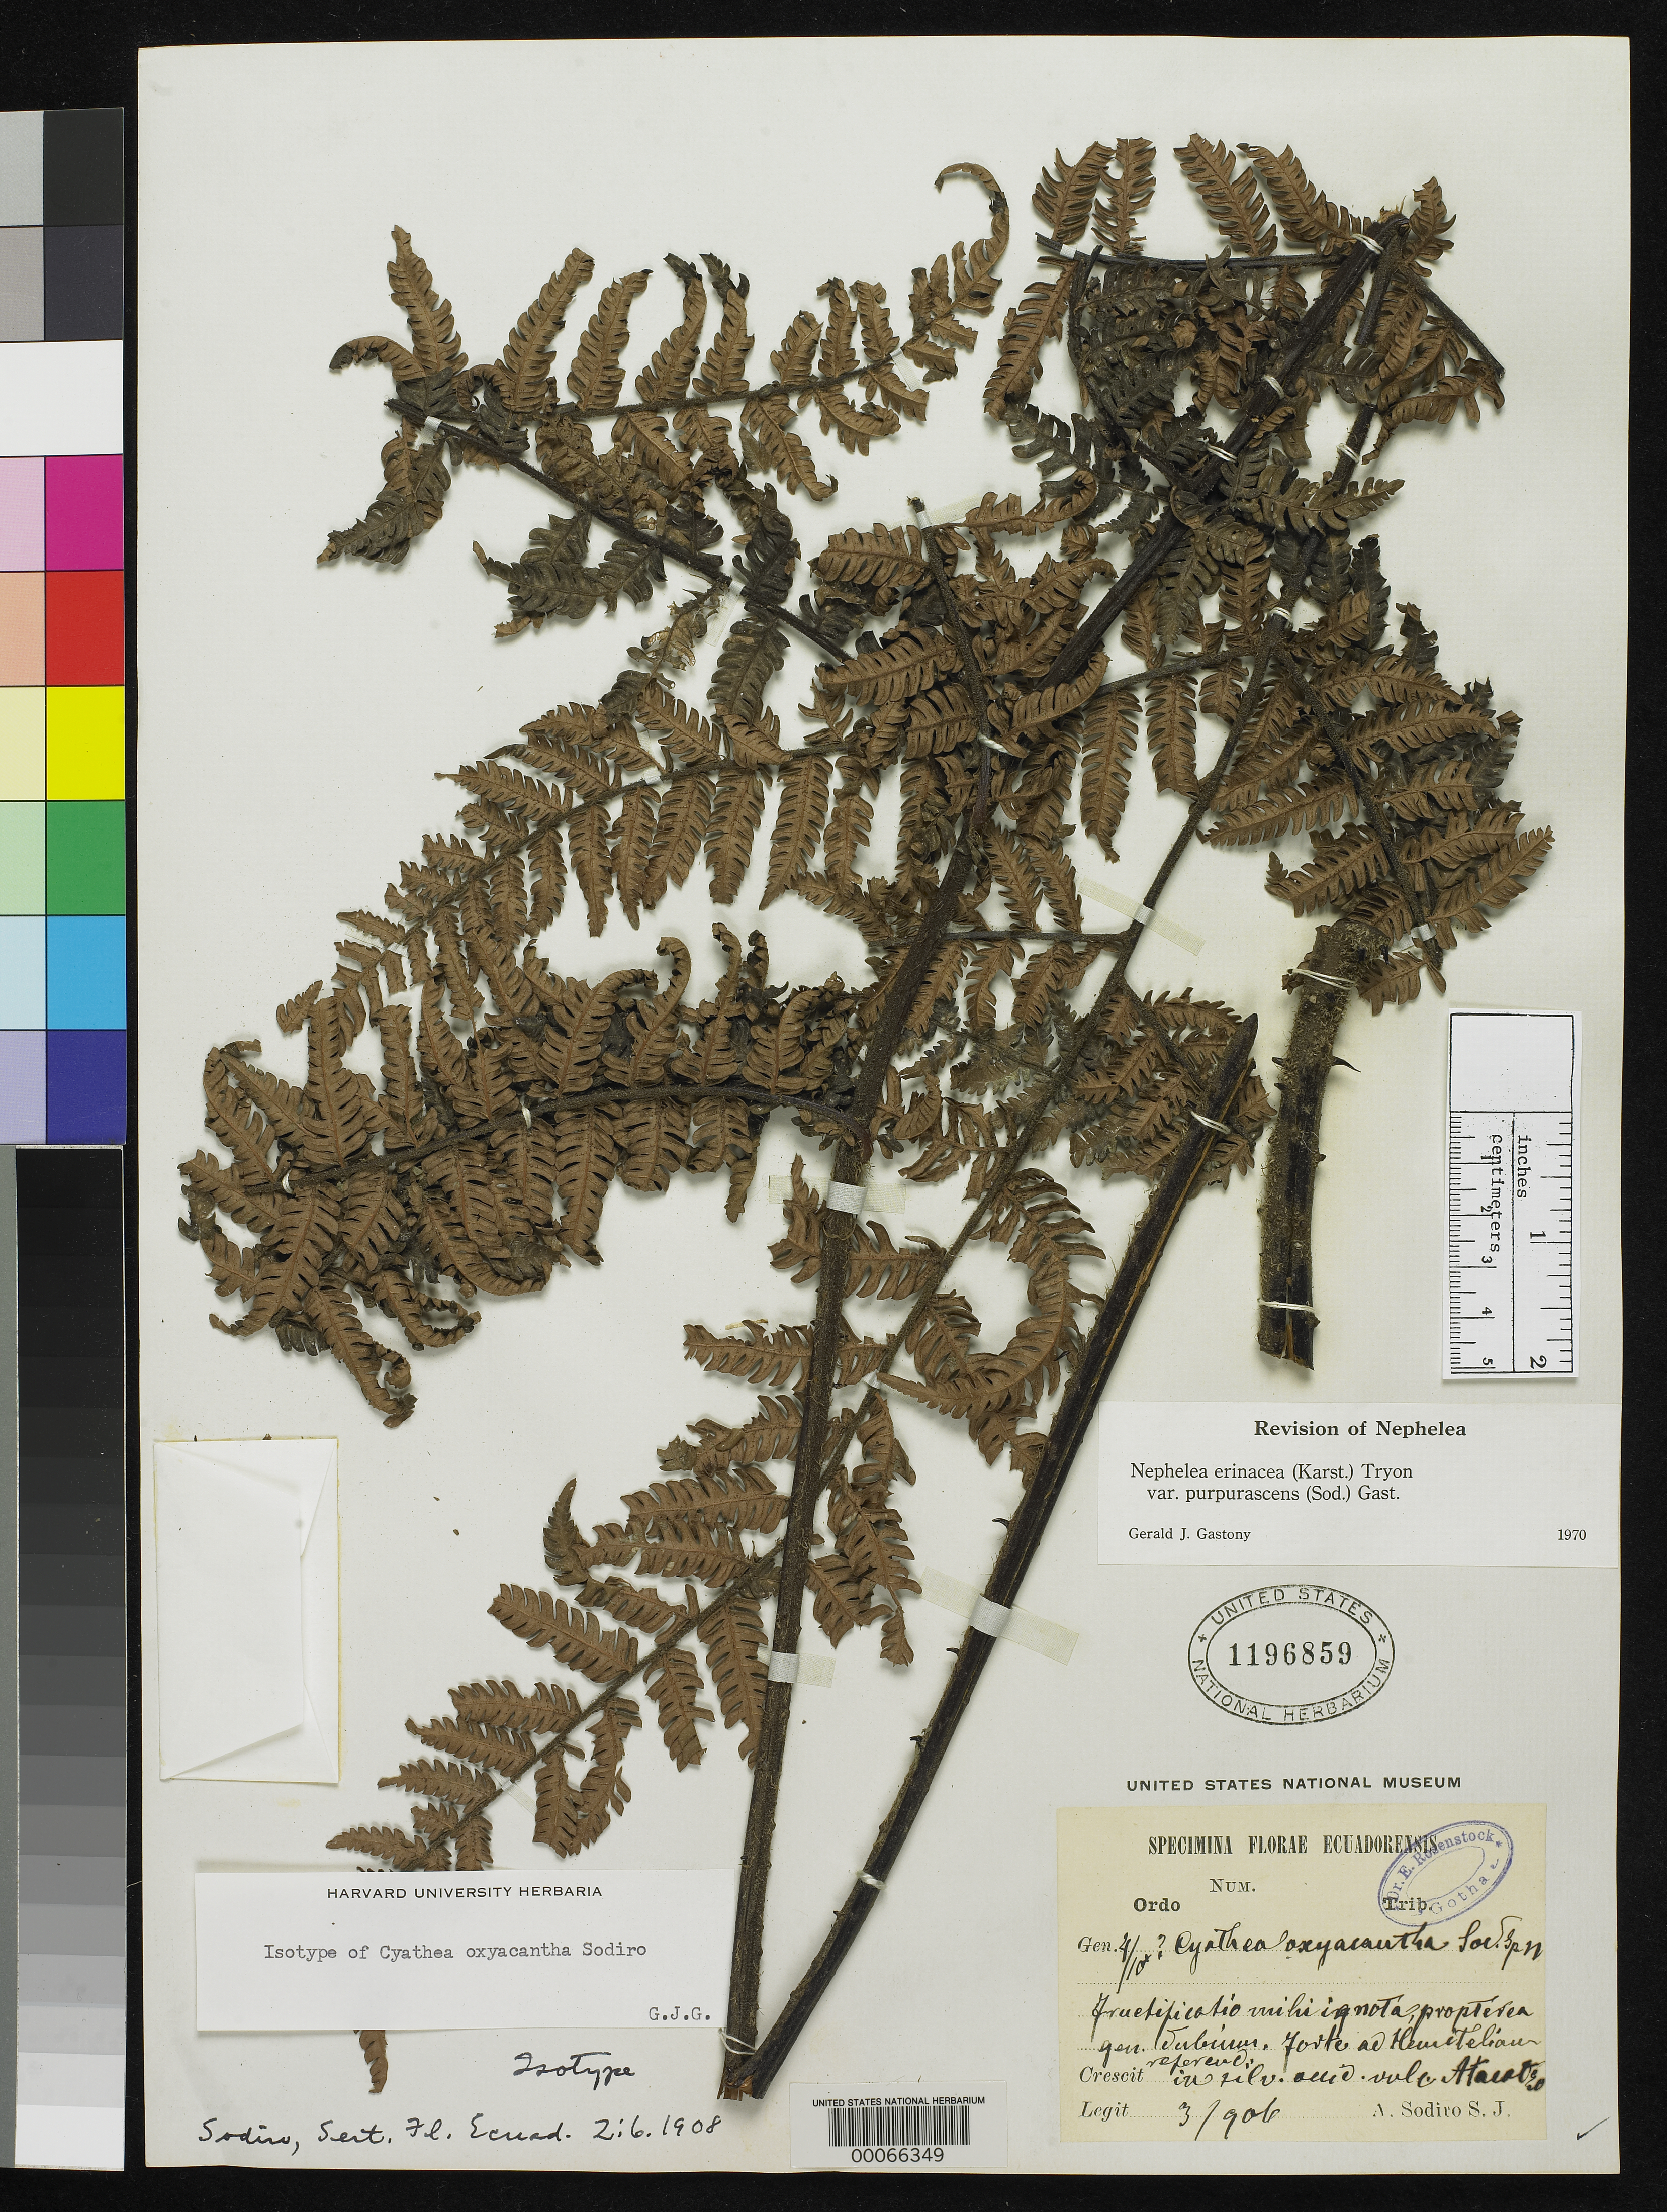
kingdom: Plantae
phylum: Tracheophyta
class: Polypodiopsida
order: Cyatheales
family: Cyatheaceae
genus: Cyathea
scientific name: Cyathea oxyacantha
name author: Sodiro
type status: Type Collection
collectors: L. Sodiro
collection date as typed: Mar 1906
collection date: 1906-03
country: Ecuador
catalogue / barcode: US 1196859